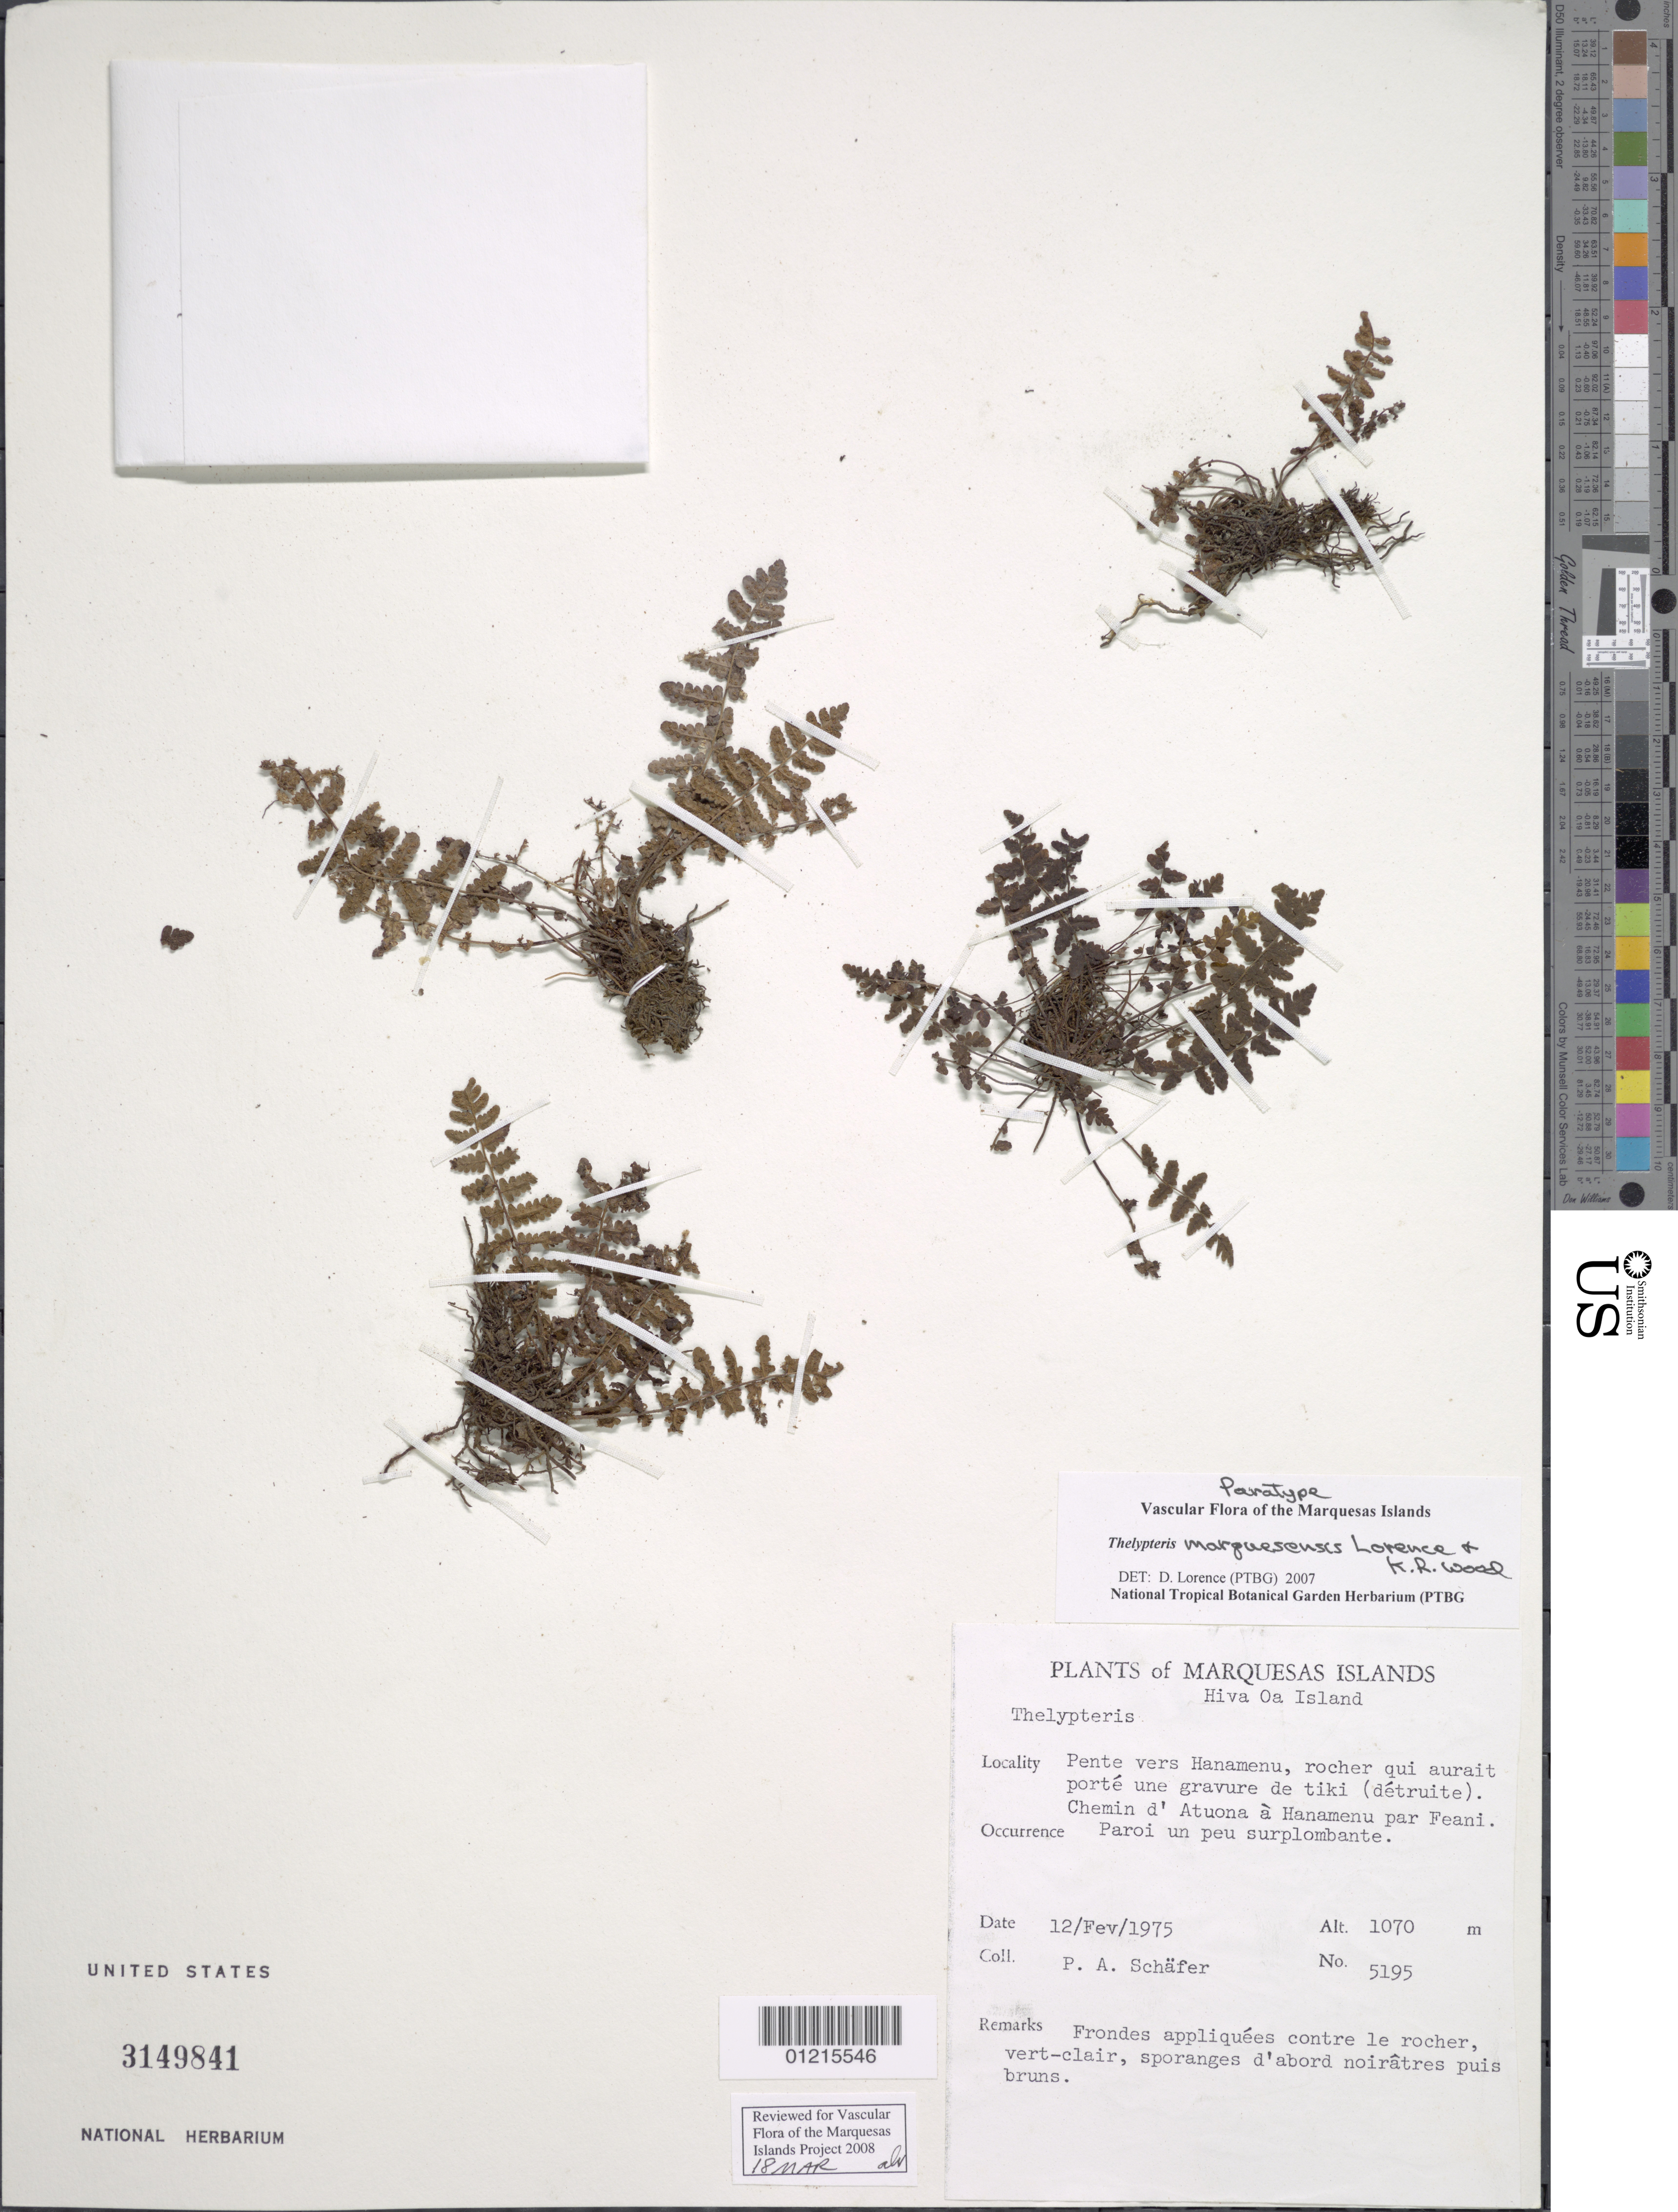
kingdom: Plantae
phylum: Tracheophyta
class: Polypodiopsida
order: Polypodiales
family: Thelypteridaceae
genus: Coryphopteris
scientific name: Coryphopteris marquesensis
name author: (Lorence & K.R. Wood) Lorence & A.R. Sm.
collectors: P. A. Schäfer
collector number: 5195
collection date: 1975-02-12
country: French Polynesia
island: Hiva Oa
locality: Pente vers Hanamenu, rocher qui aurait porté une gravure de tiki (détruite). Chemin d' Atuona à Hanamenu par Feani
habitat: Paroi un peu surplombante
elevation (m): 1070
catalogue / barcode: US 3149841